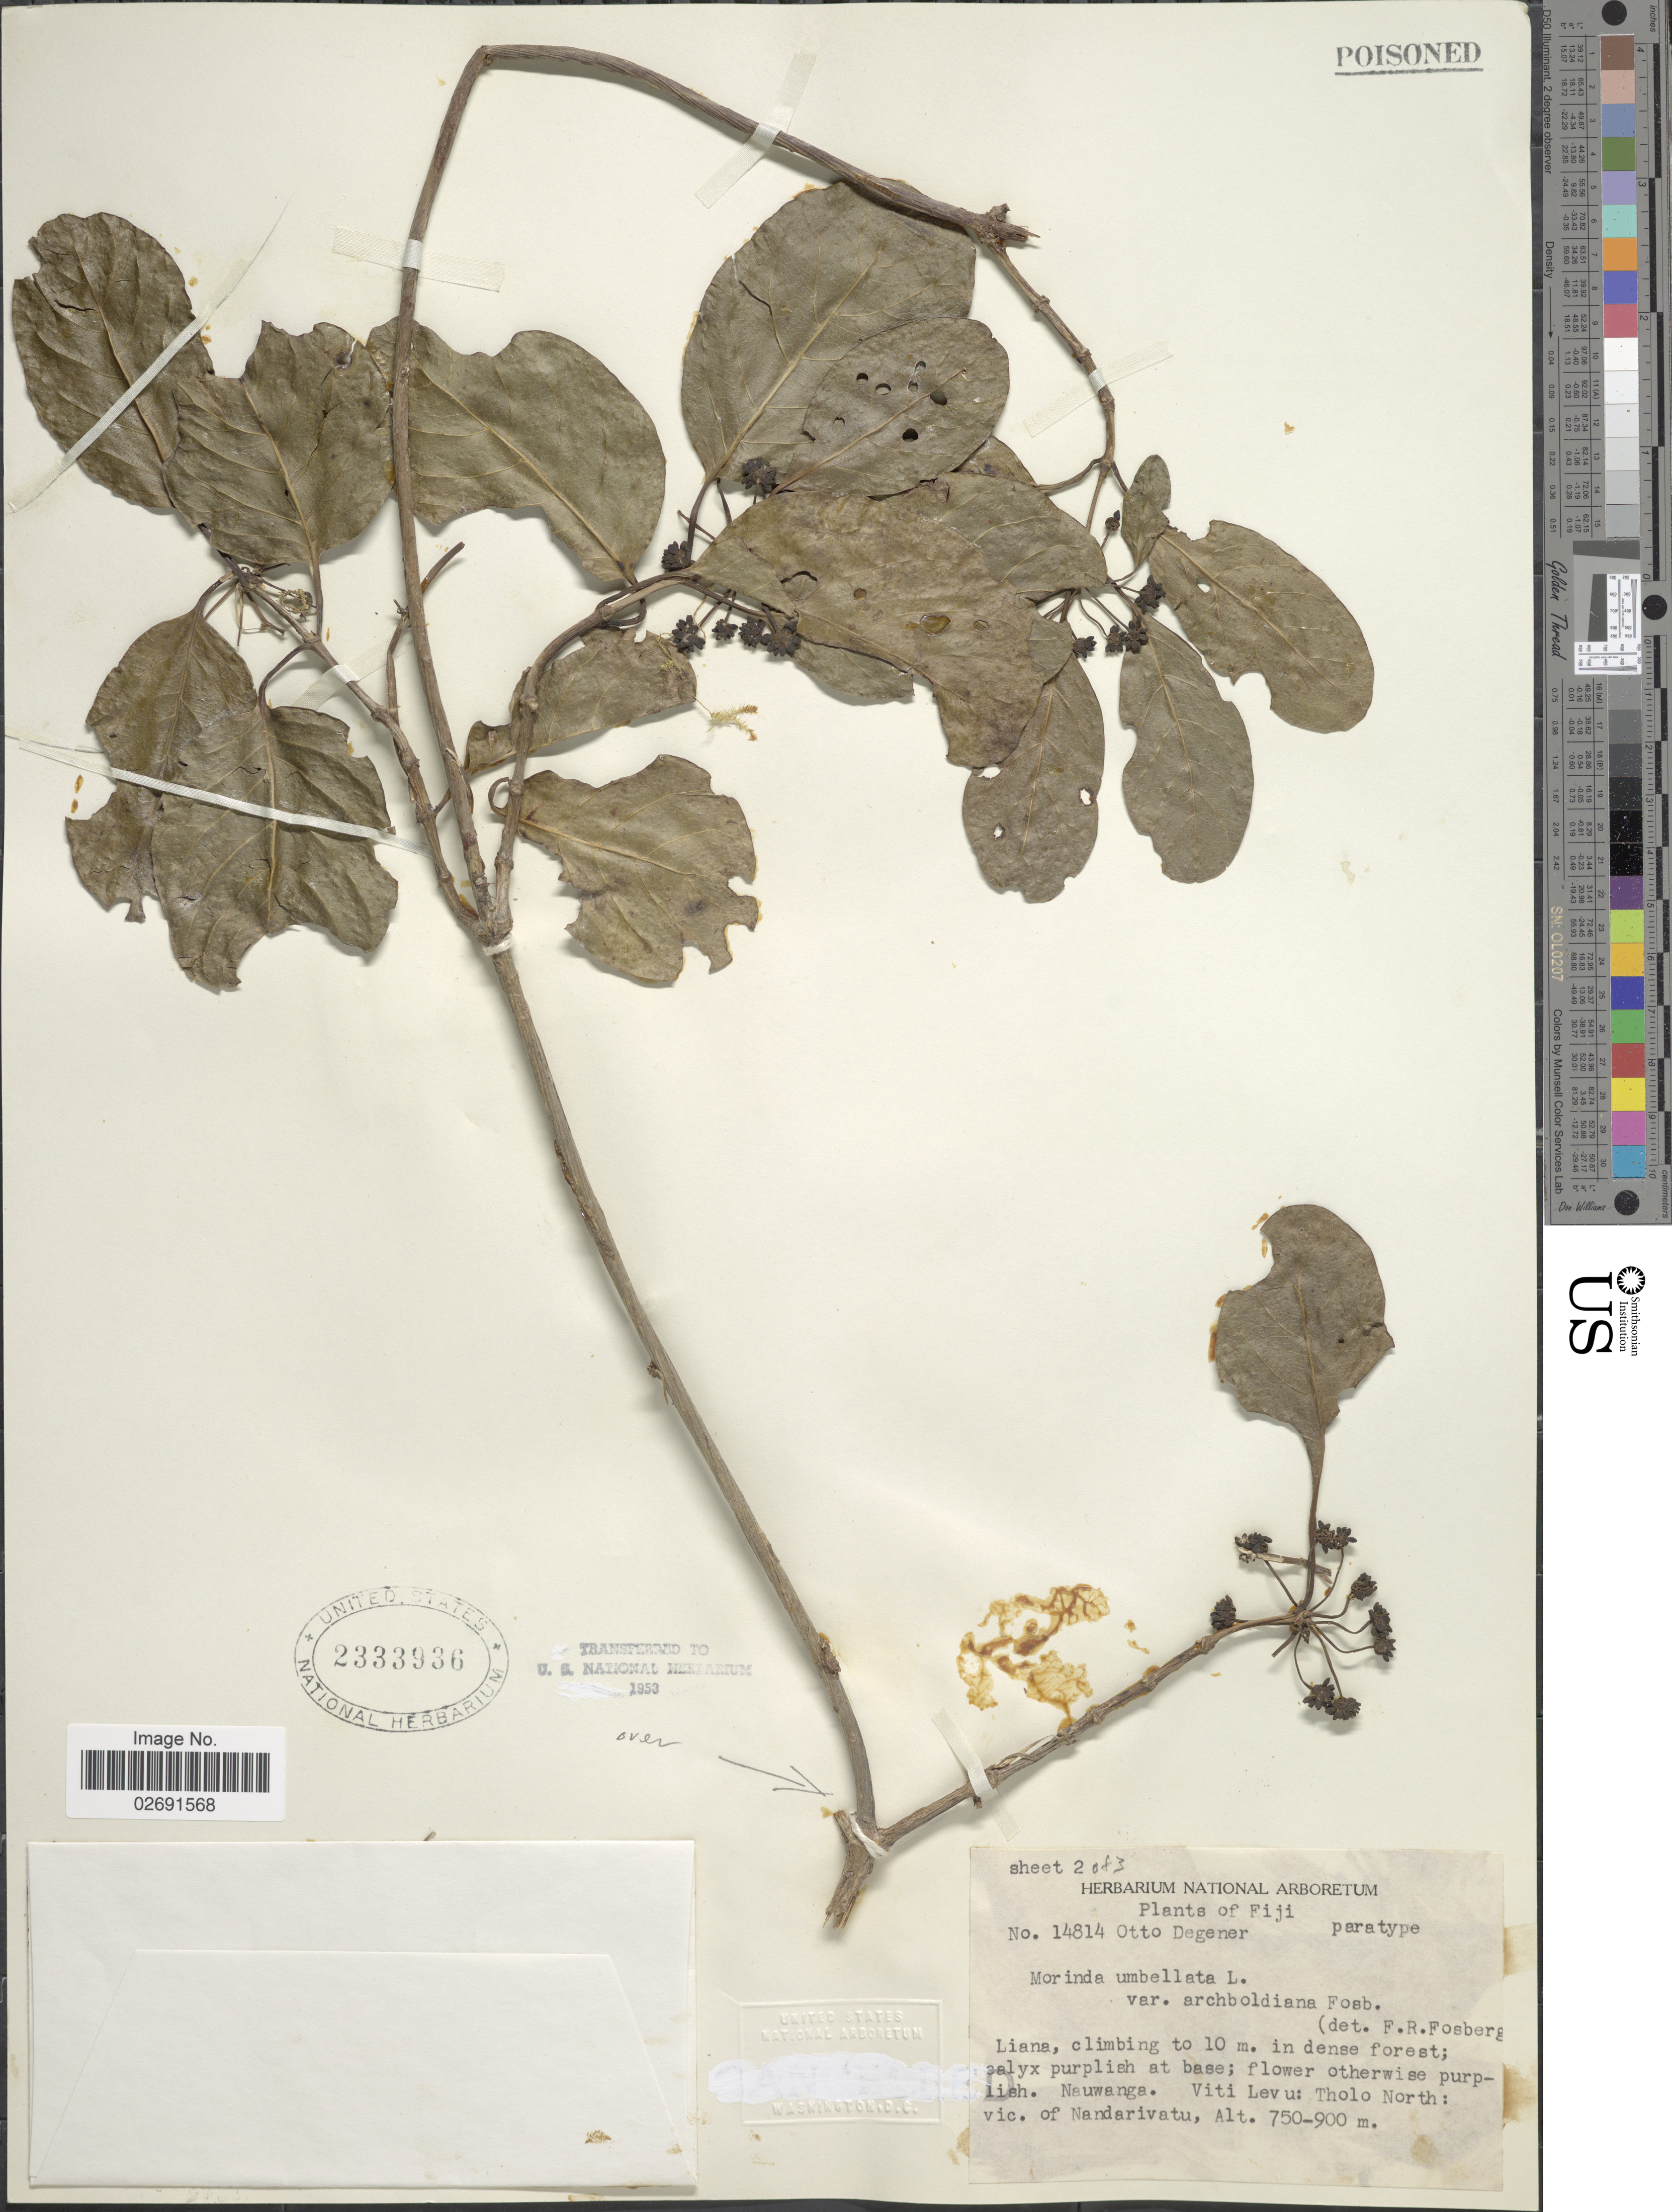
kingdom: Plantae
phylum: Tracheophyta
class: Magnoliopsida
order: Gentianales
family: Rubiaceae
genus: Gynochthodes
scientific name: Gynochthodes bucidifolia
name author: (A. Gray) Razafim. & B. Bremer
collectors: O. Degener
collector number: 14814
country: Fiji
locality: Nauwanga, Viti-Levu: Tholo North: vic. of Nandarivatu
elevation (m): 750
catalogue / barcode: US 2333936